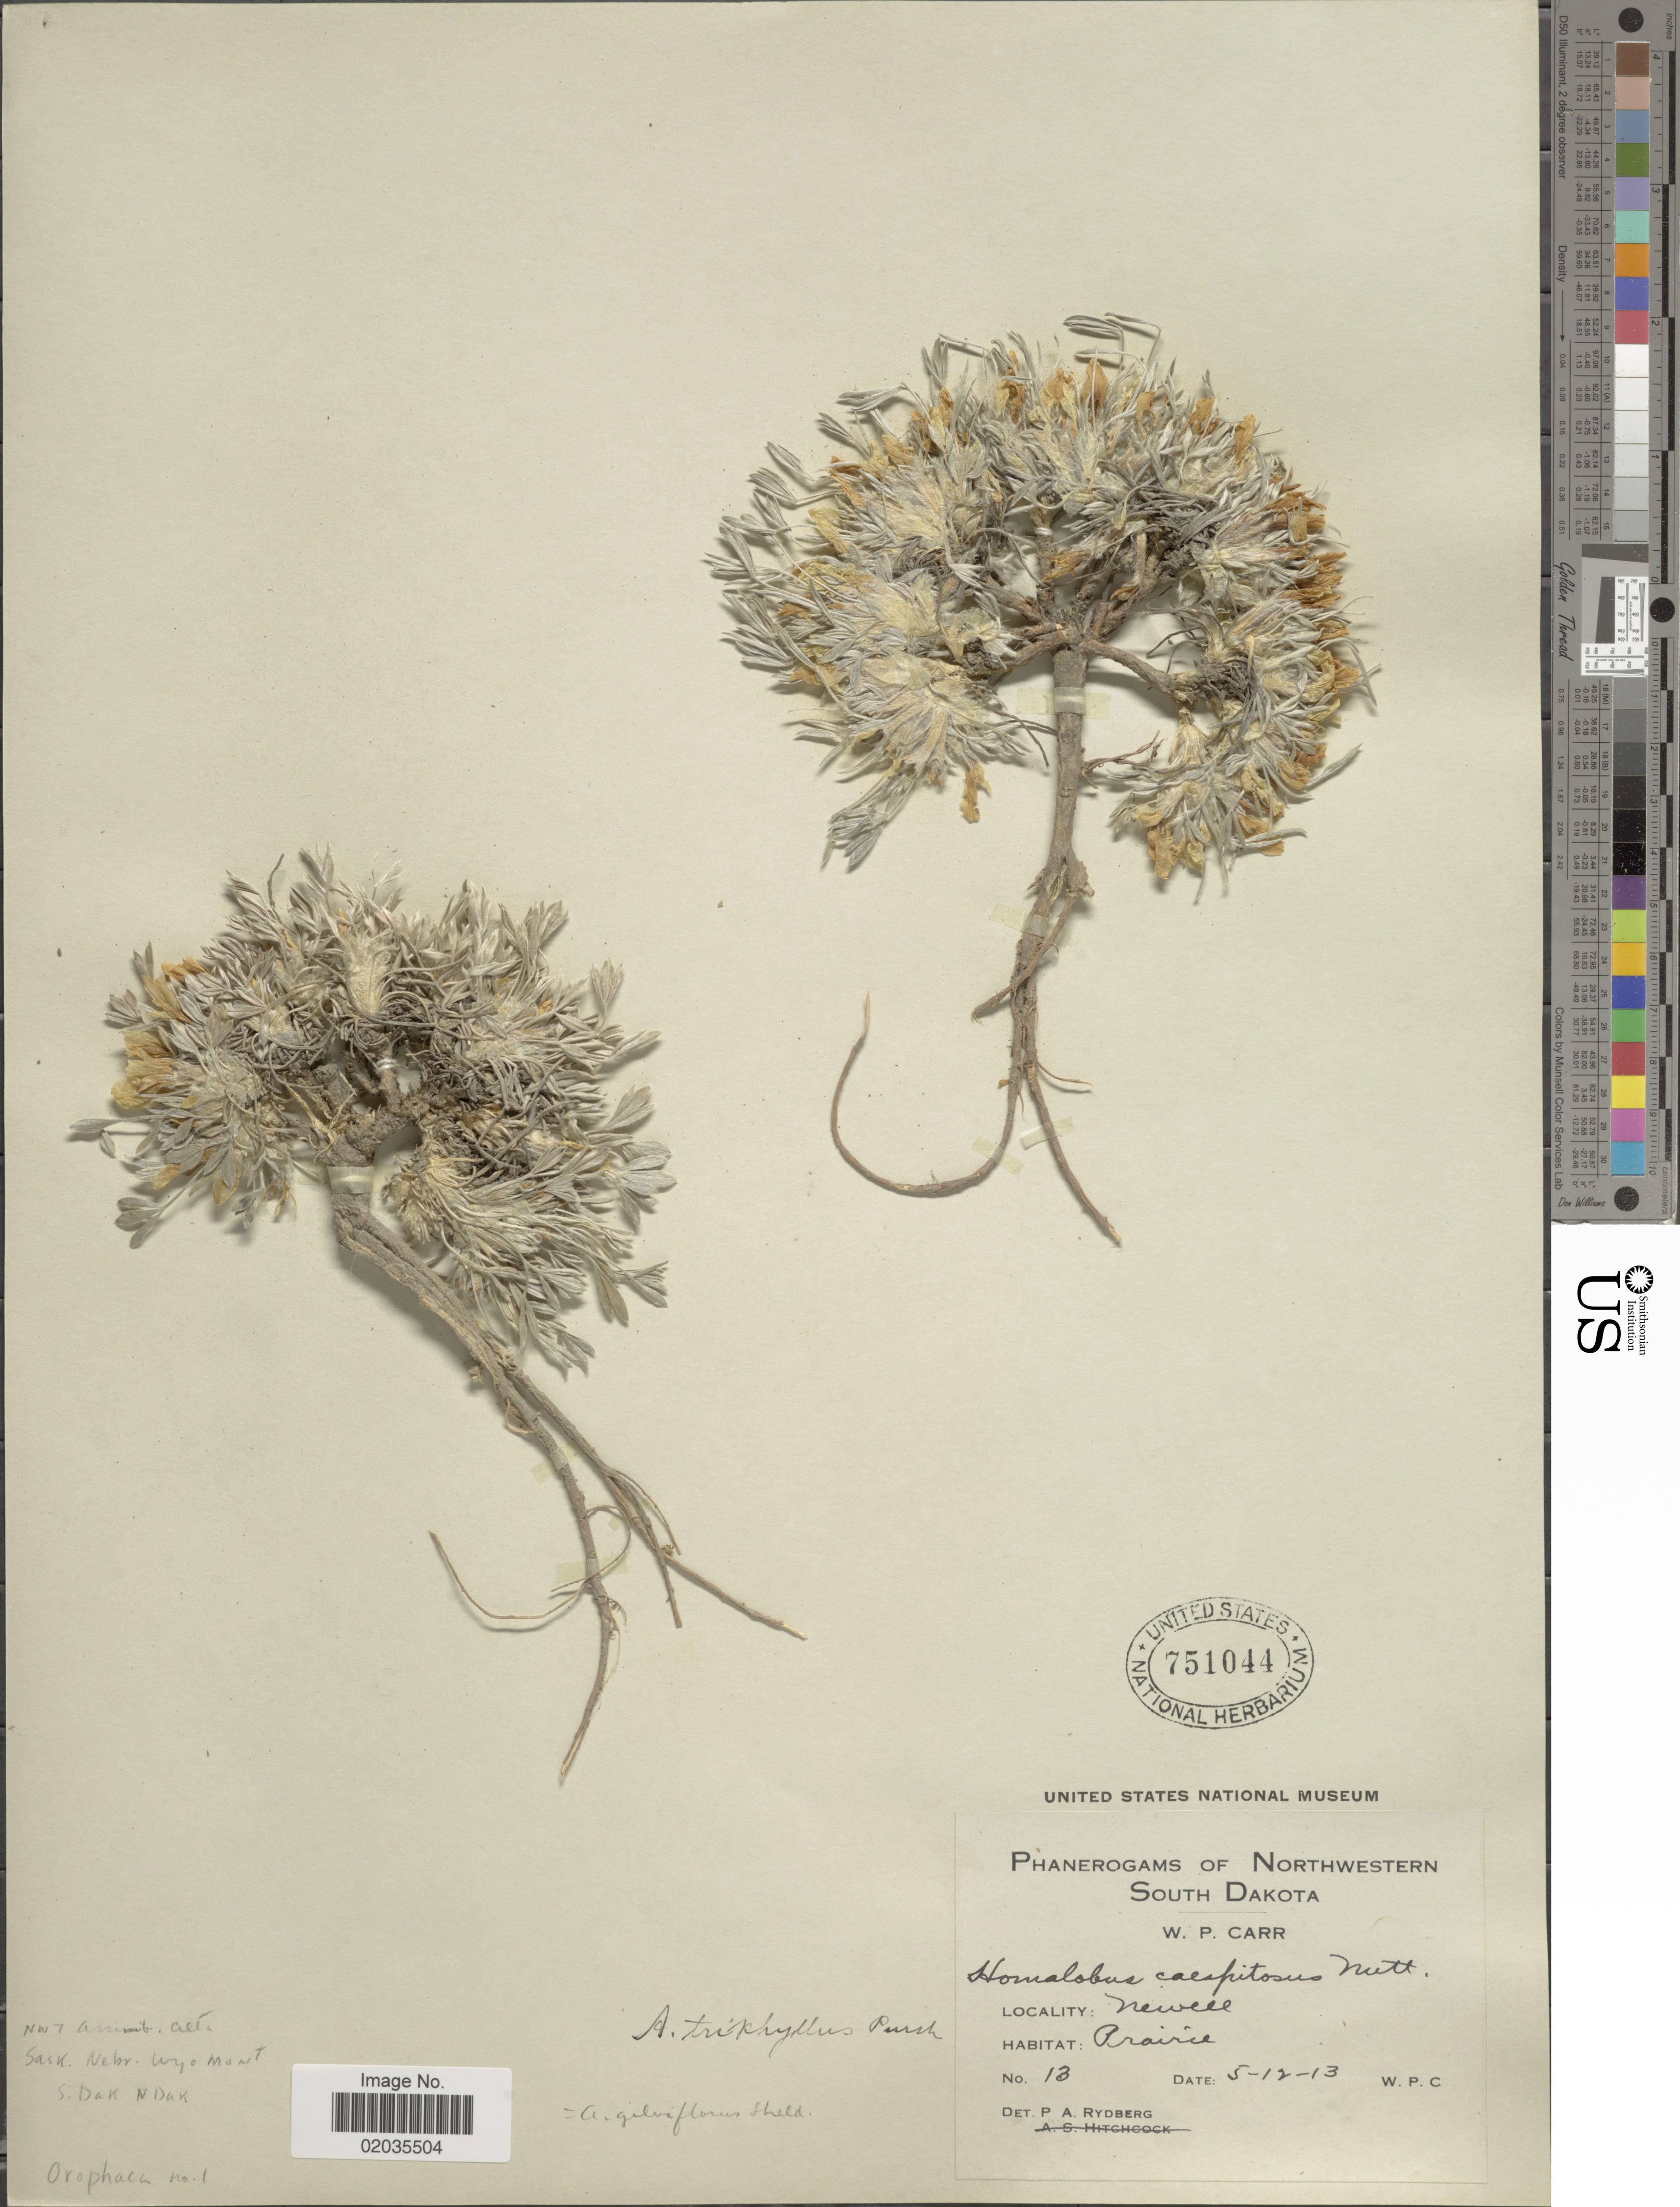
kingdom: Plantae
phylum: Tracheophyta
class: Magnoliopsida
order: Fabales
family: Fabaceae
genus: Astragalus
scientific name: Astragalus triphyllus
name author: Pall.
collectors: W. Carr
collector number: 13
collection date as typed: Transcribed d/m/y: 12/5/13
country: United States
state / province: South Dakota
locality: Newell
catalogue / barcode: US 751044